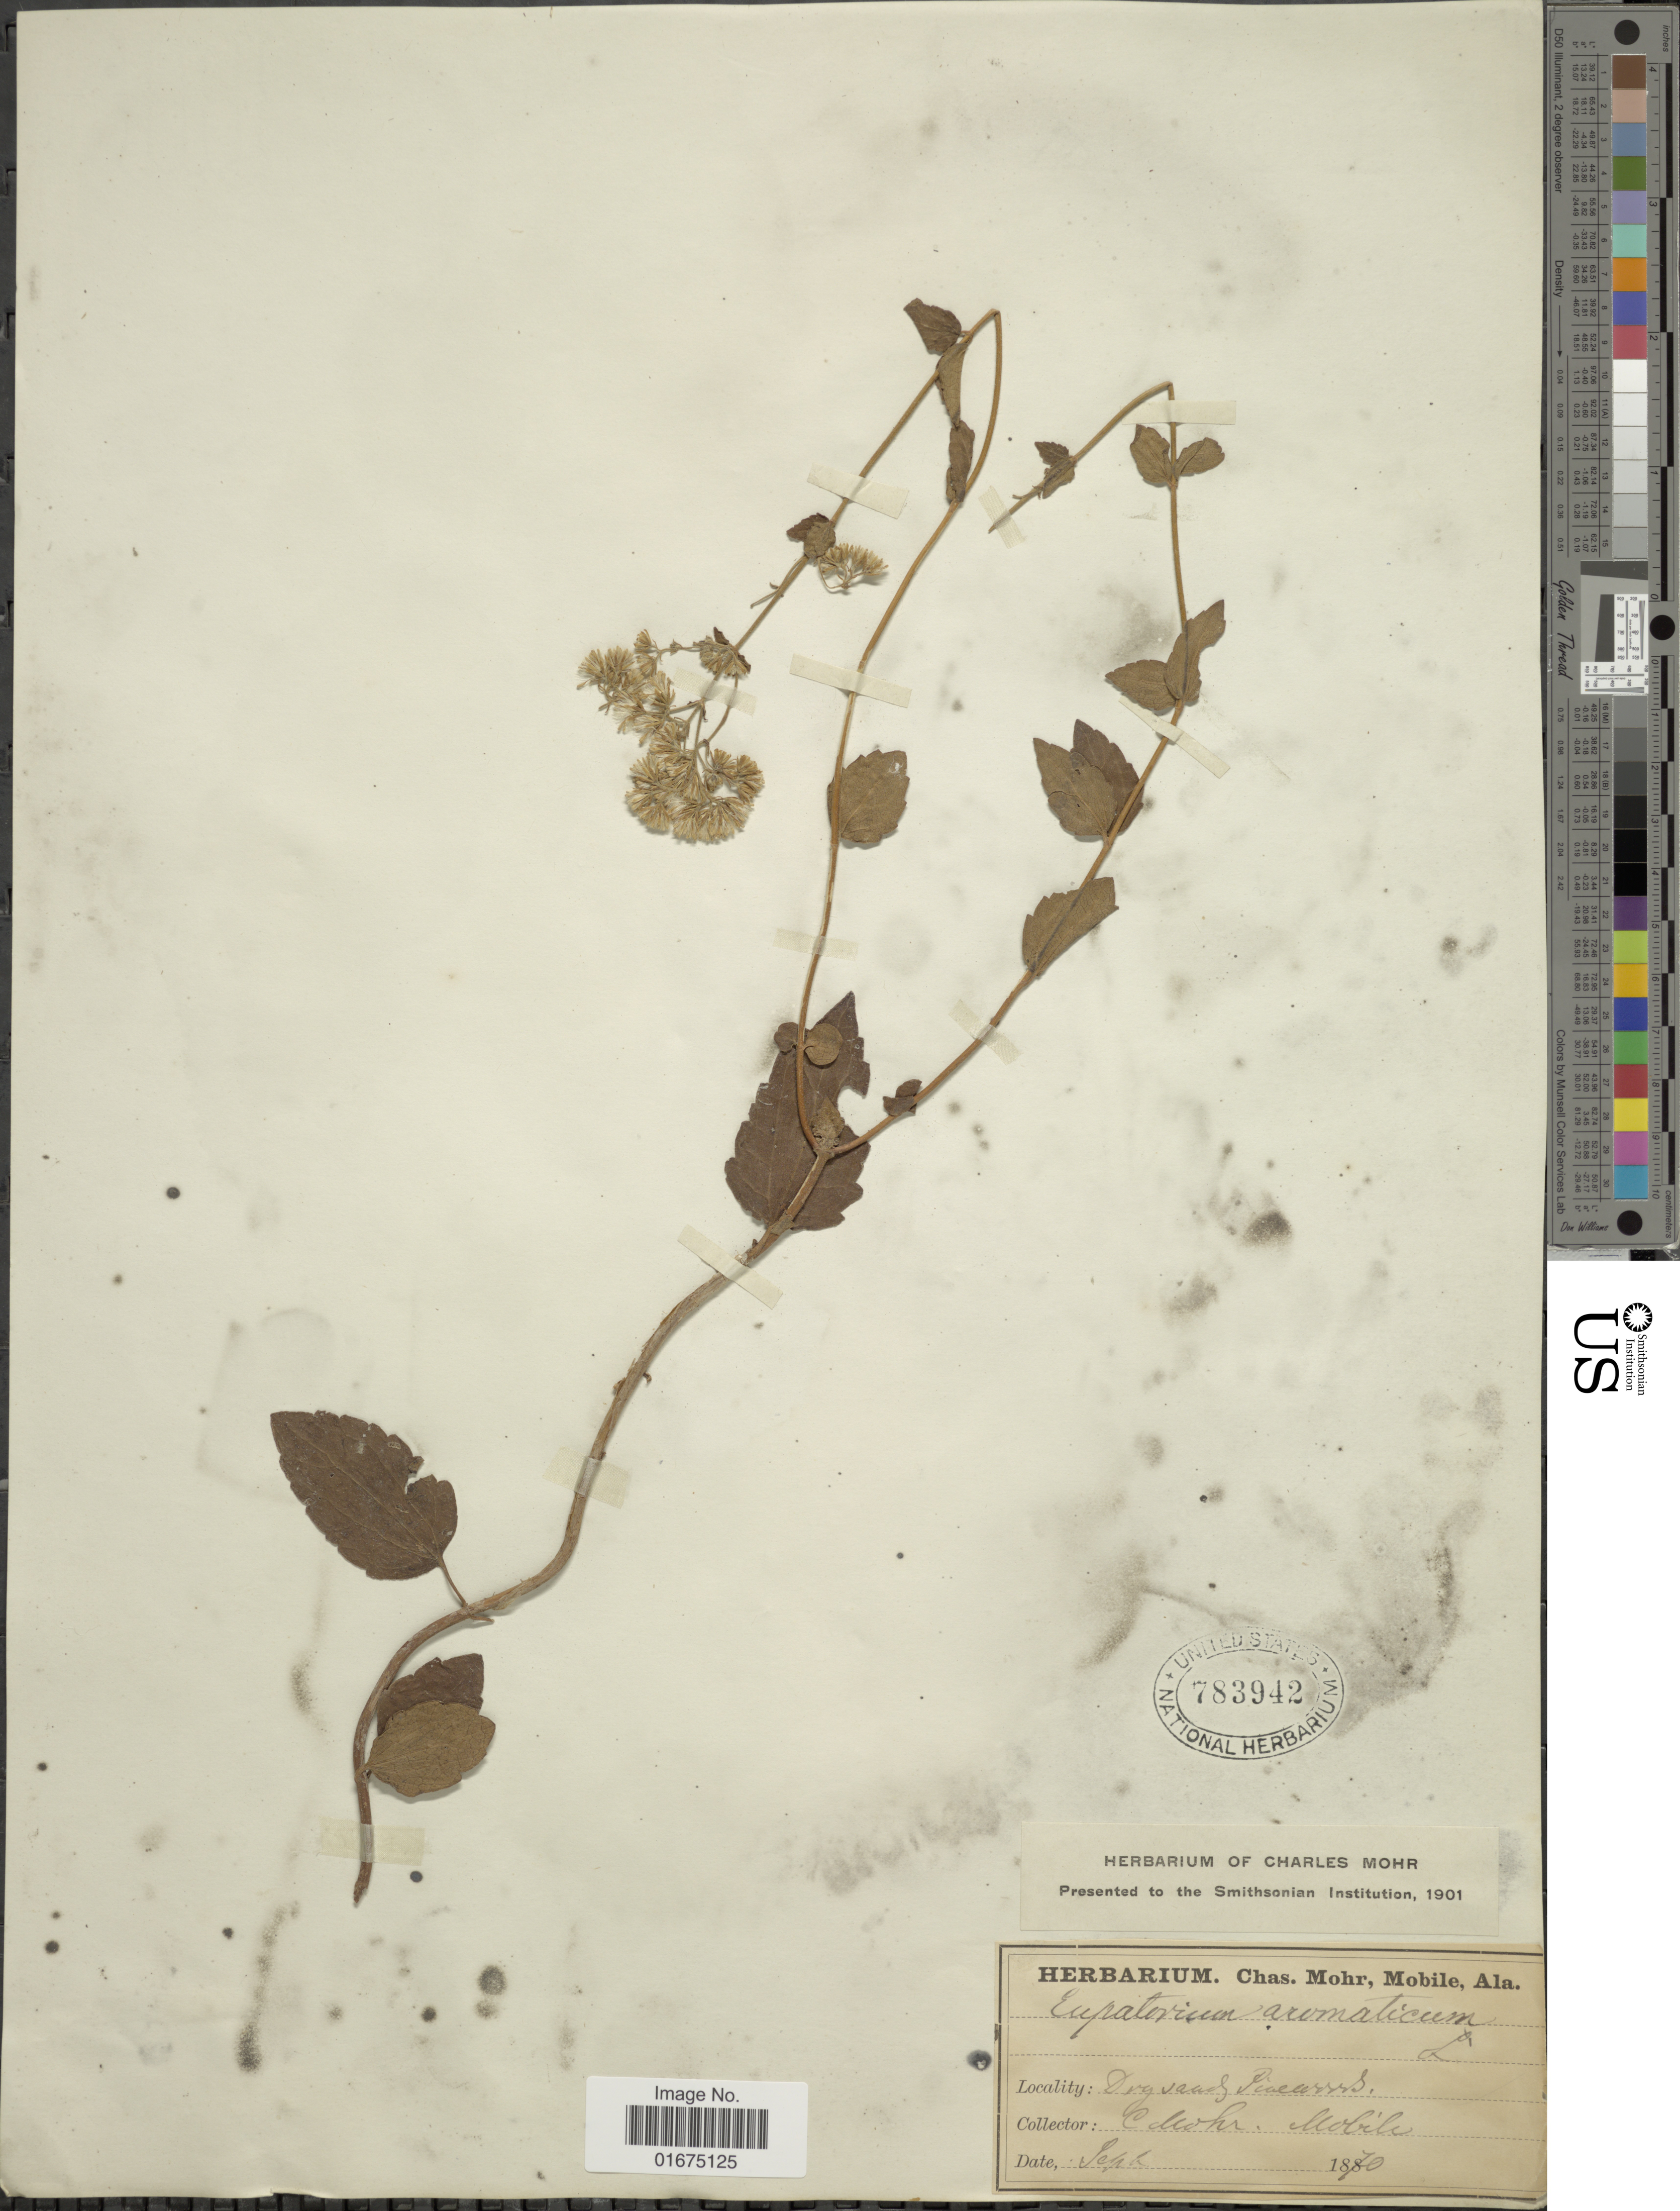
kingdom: Plantae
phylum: Tracheophyta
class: Magnoliopsida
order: Asterales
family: Asteraceae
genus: Ageratina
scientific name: Ageratina aromatica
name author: (L.) Spach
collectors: Mohr, C. T. (herbarium)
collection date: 1870-09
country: United States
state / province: Alabama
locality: Mobile. Dry sands pea cross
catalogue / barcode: US 783942